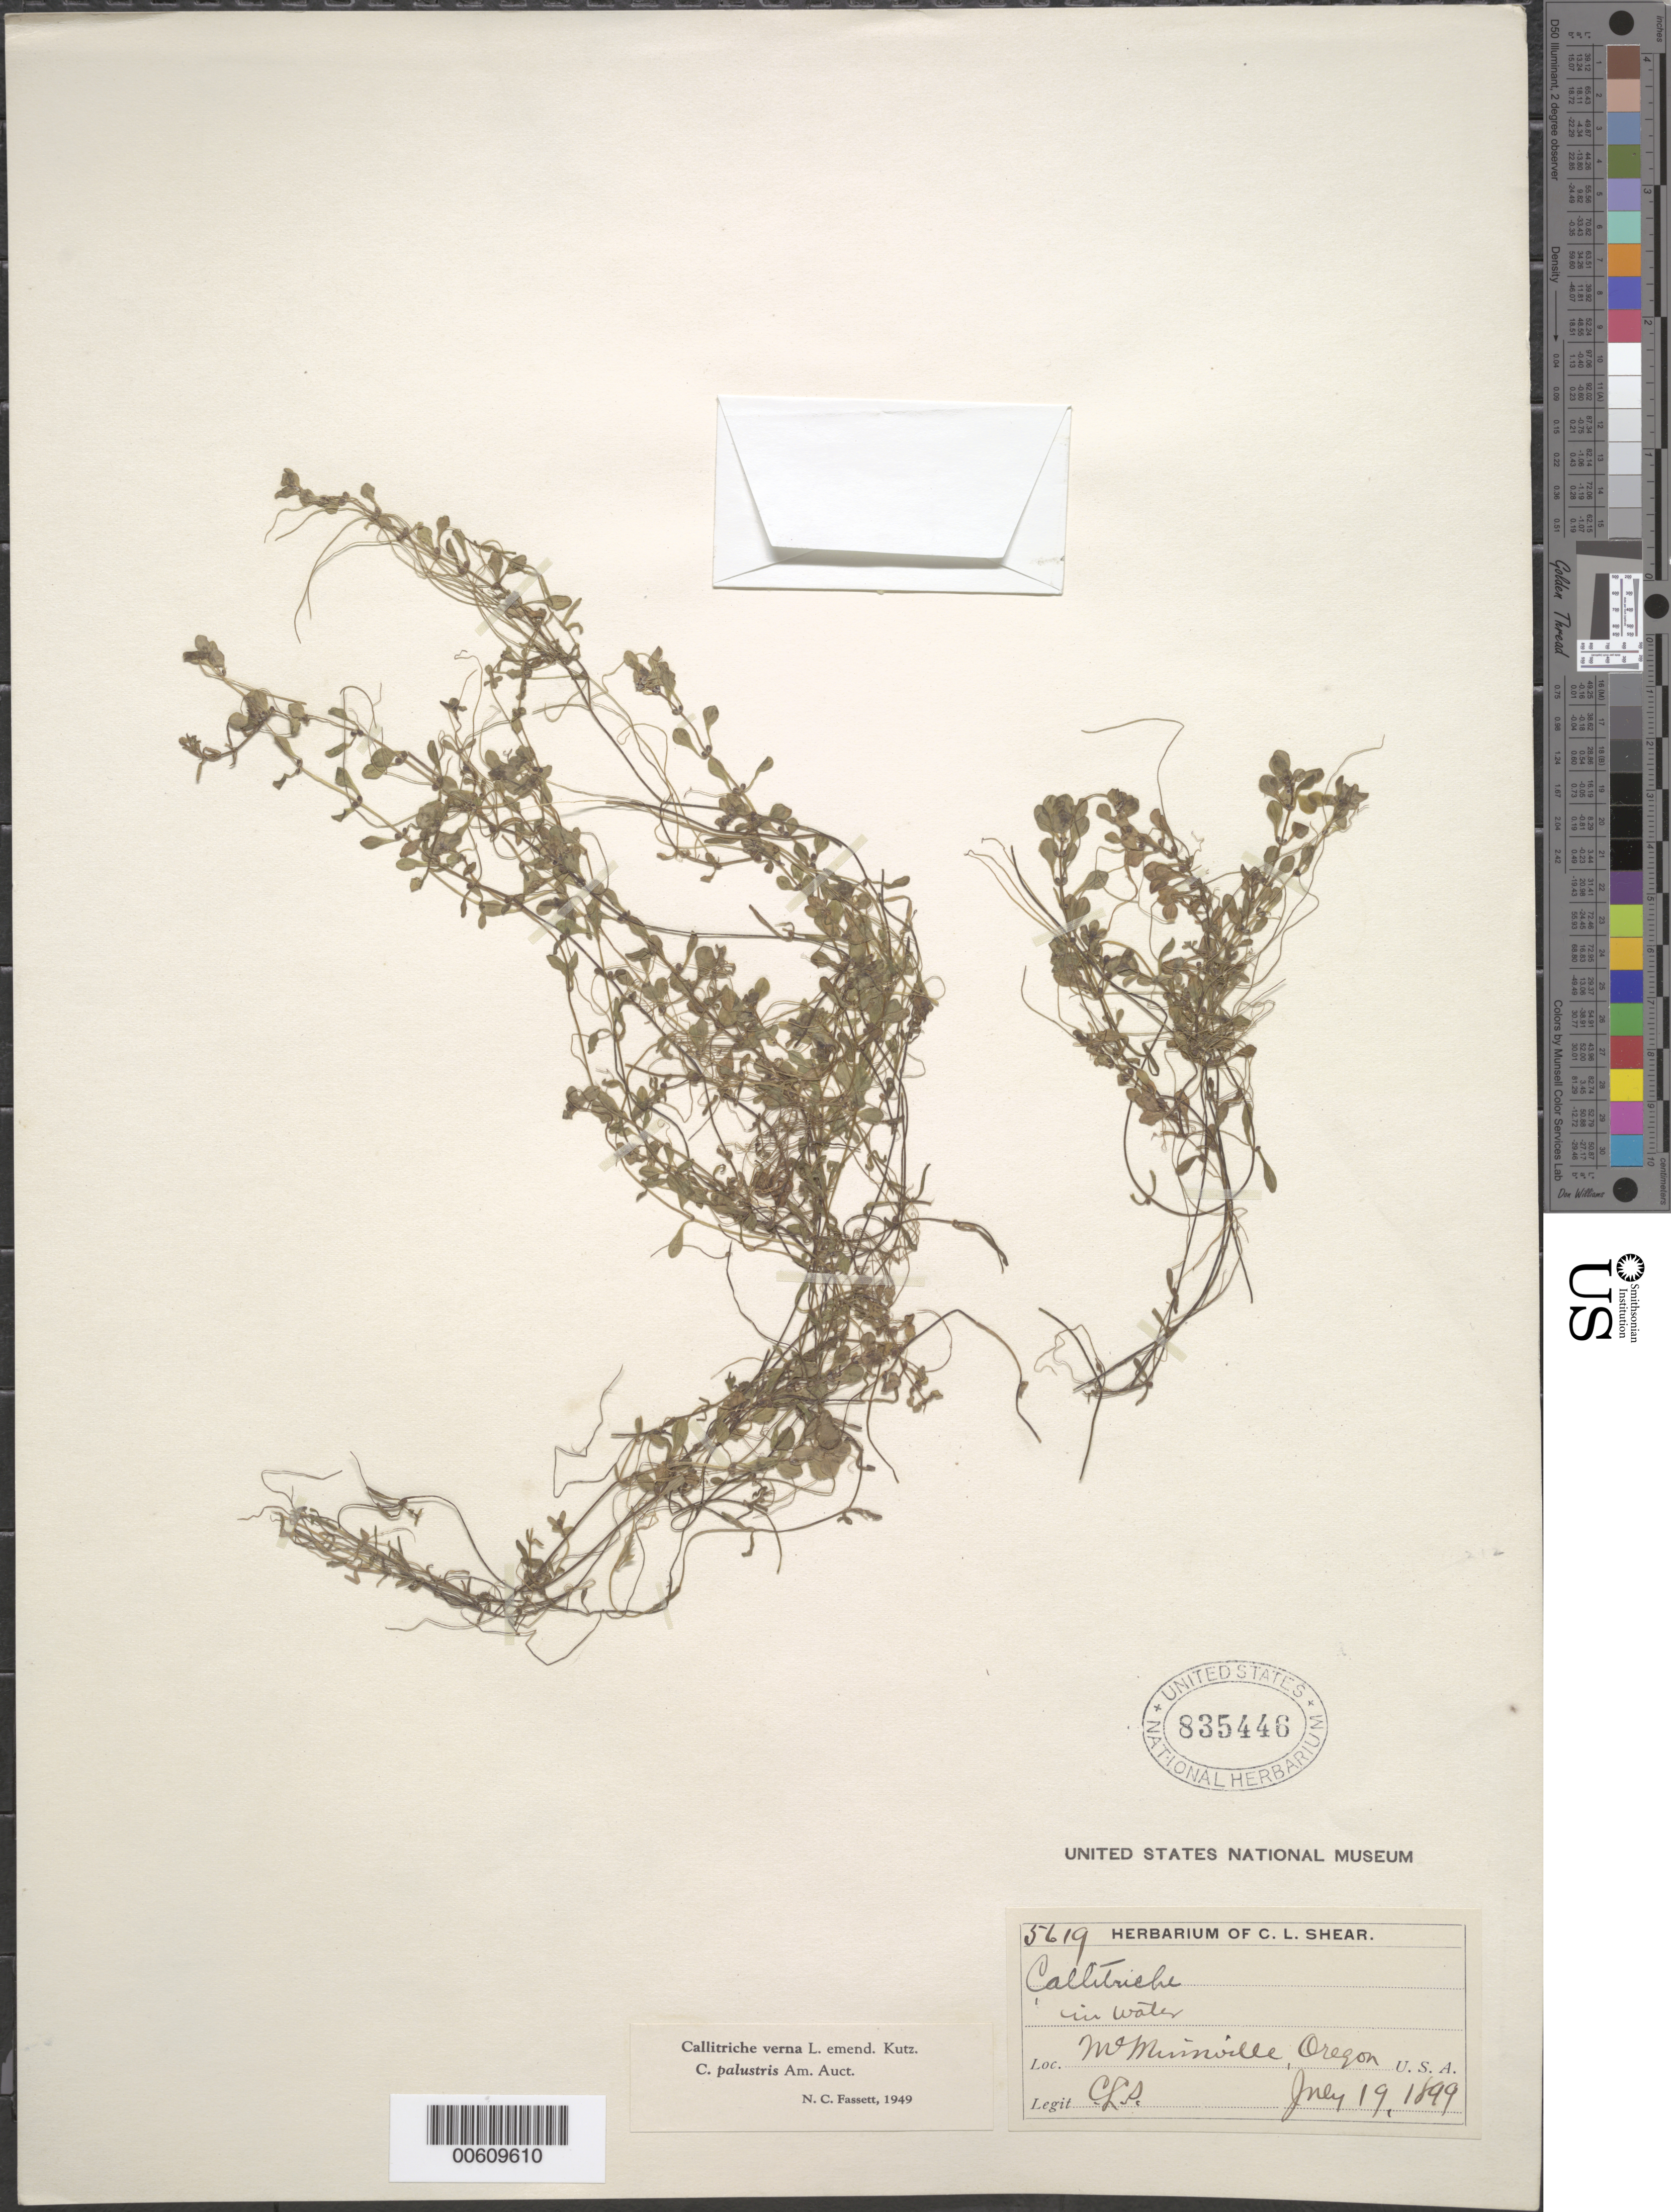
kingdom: Plantae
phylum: Tracheophyta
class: Magnoliopsida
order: Lamiales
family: Plantaginaceae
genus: Callitriche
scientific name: Callitriche verna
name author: L.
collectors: C. L. Shear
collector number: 5619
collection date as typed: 19 Jul 1899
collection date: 1899-07-19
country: United States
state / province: Oregon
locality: Mc Minnville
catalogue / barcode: US 835446